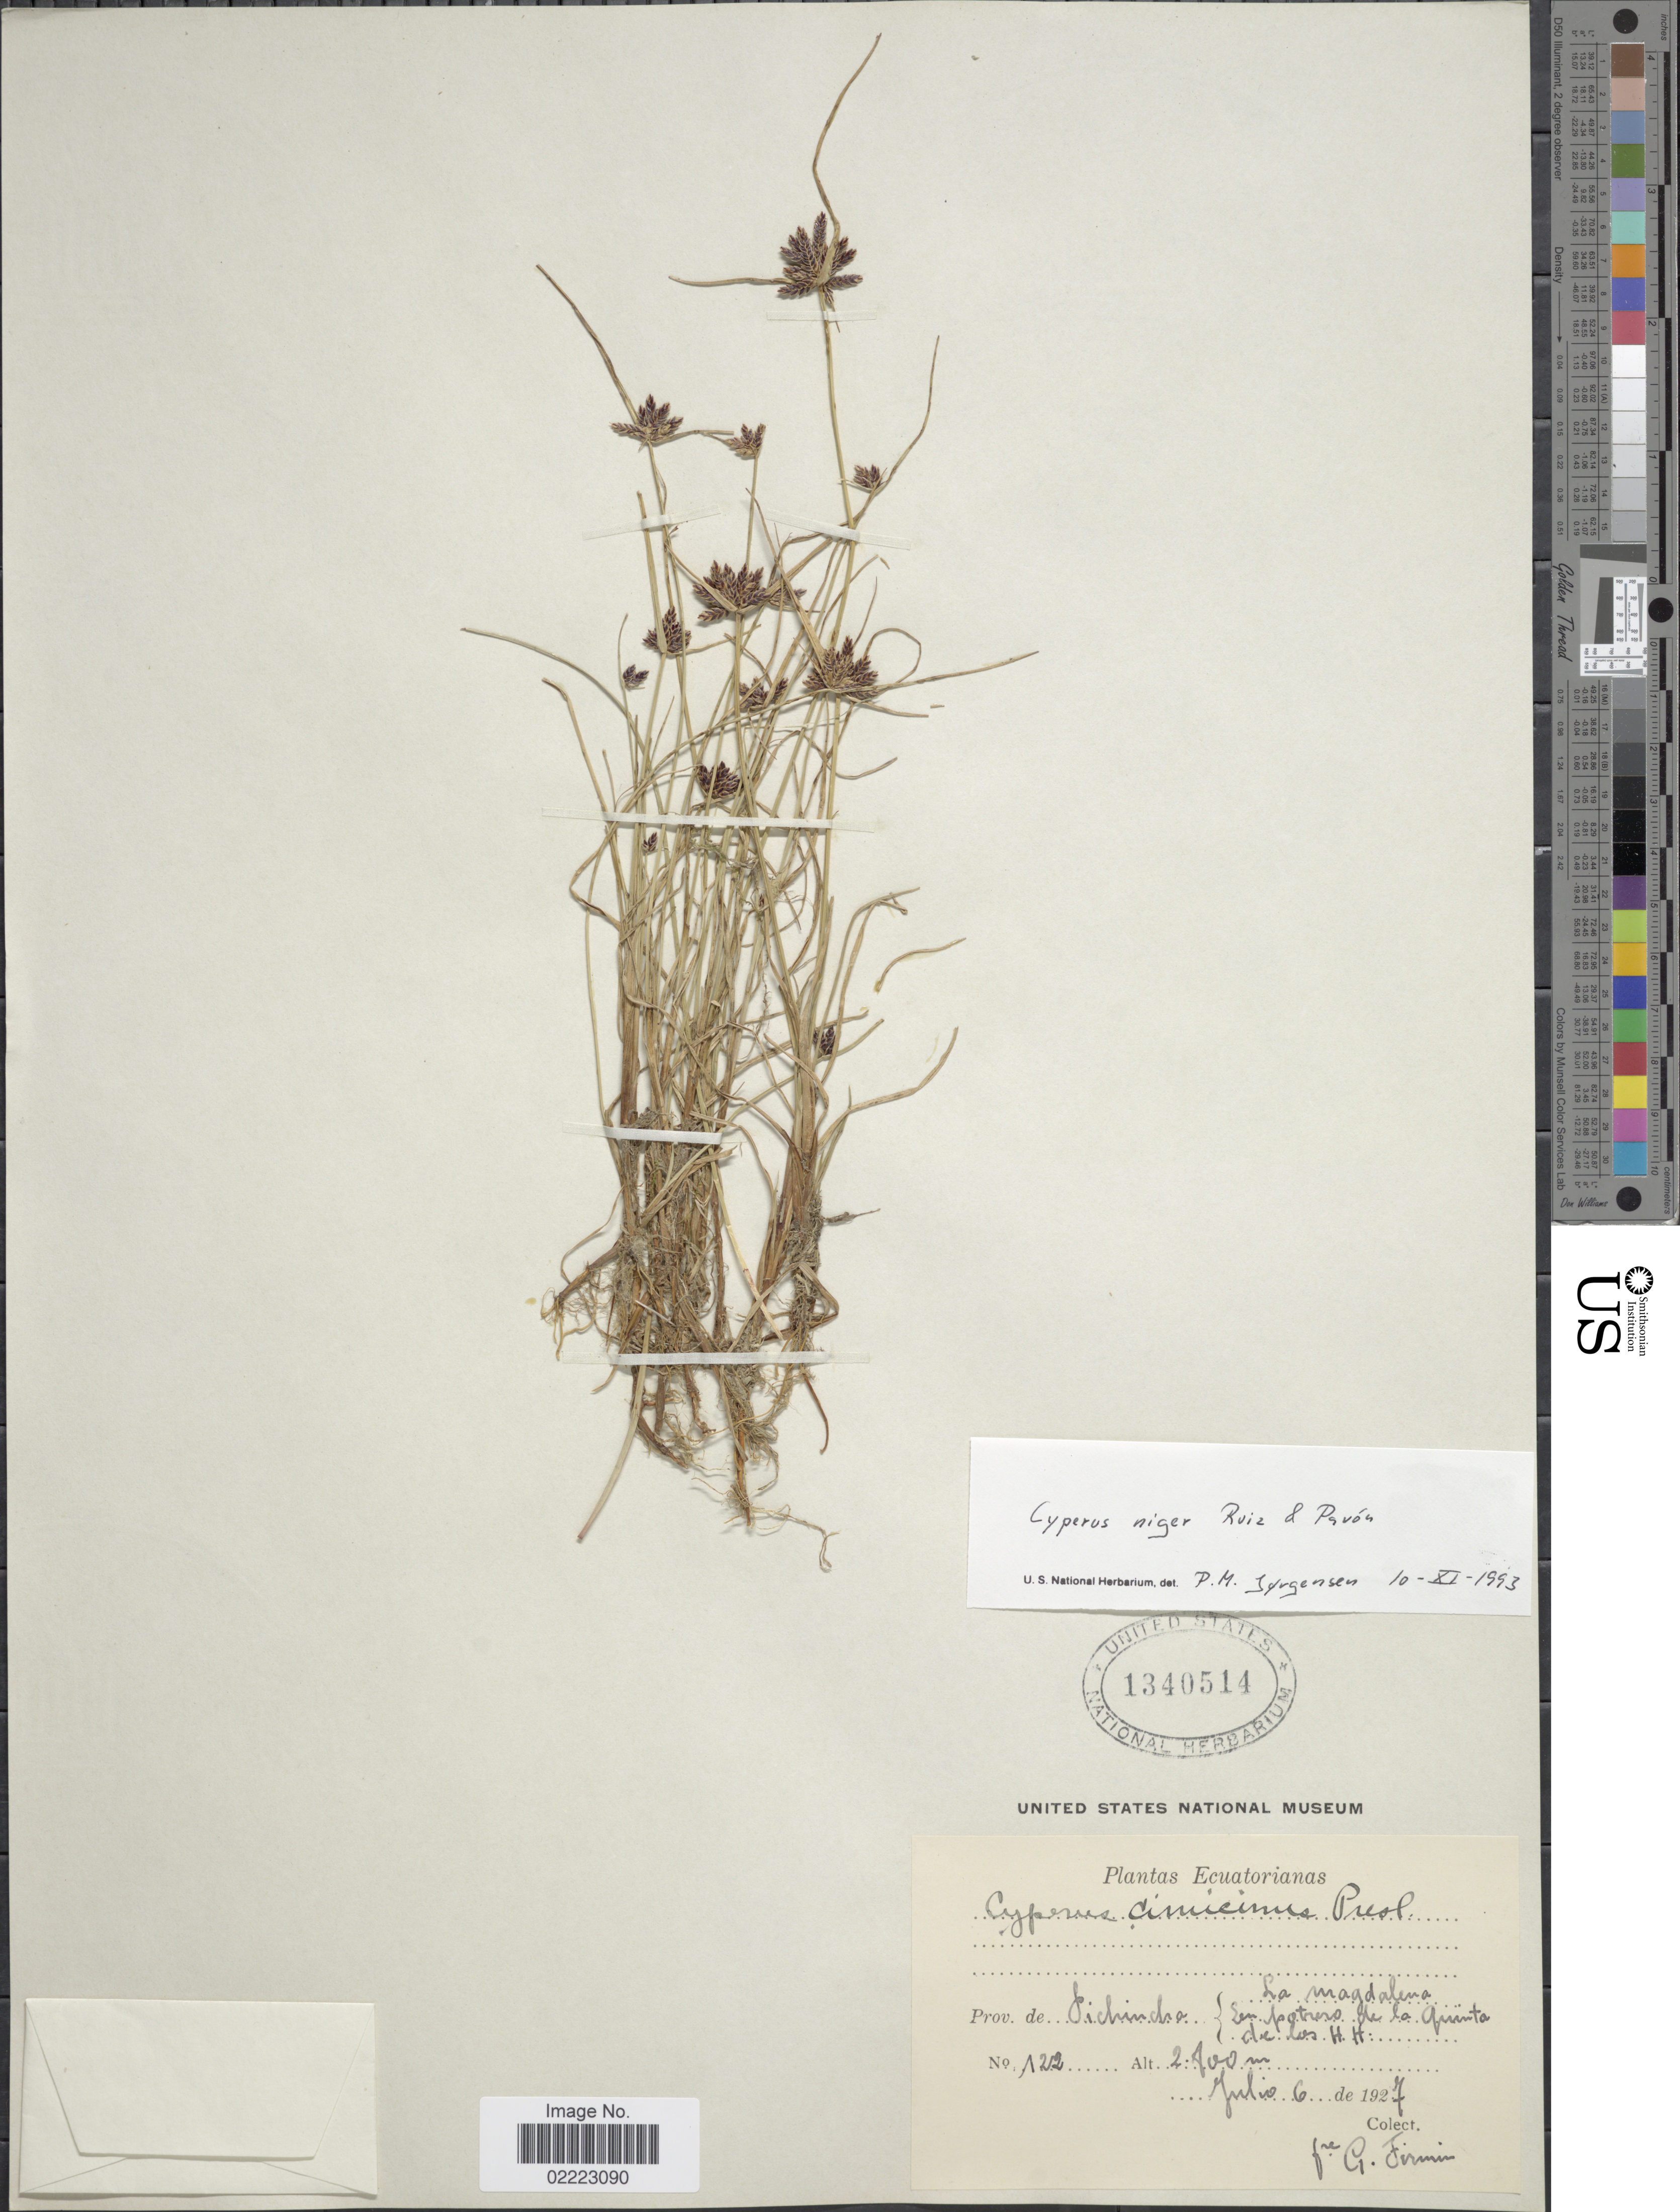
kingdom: Plantae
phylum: Tracheophyta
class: Liliopsida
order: Poales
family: Cyperaceae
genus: Cyperus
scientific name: Cyperus niger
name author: Ruiz & Pav.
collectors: F. Firmin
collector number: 122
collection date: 1927-07-06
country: Ecuador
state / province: Pichincha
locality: La Magdalena, En potrero de la Quinta de los H.H.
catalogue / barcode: US 1340514